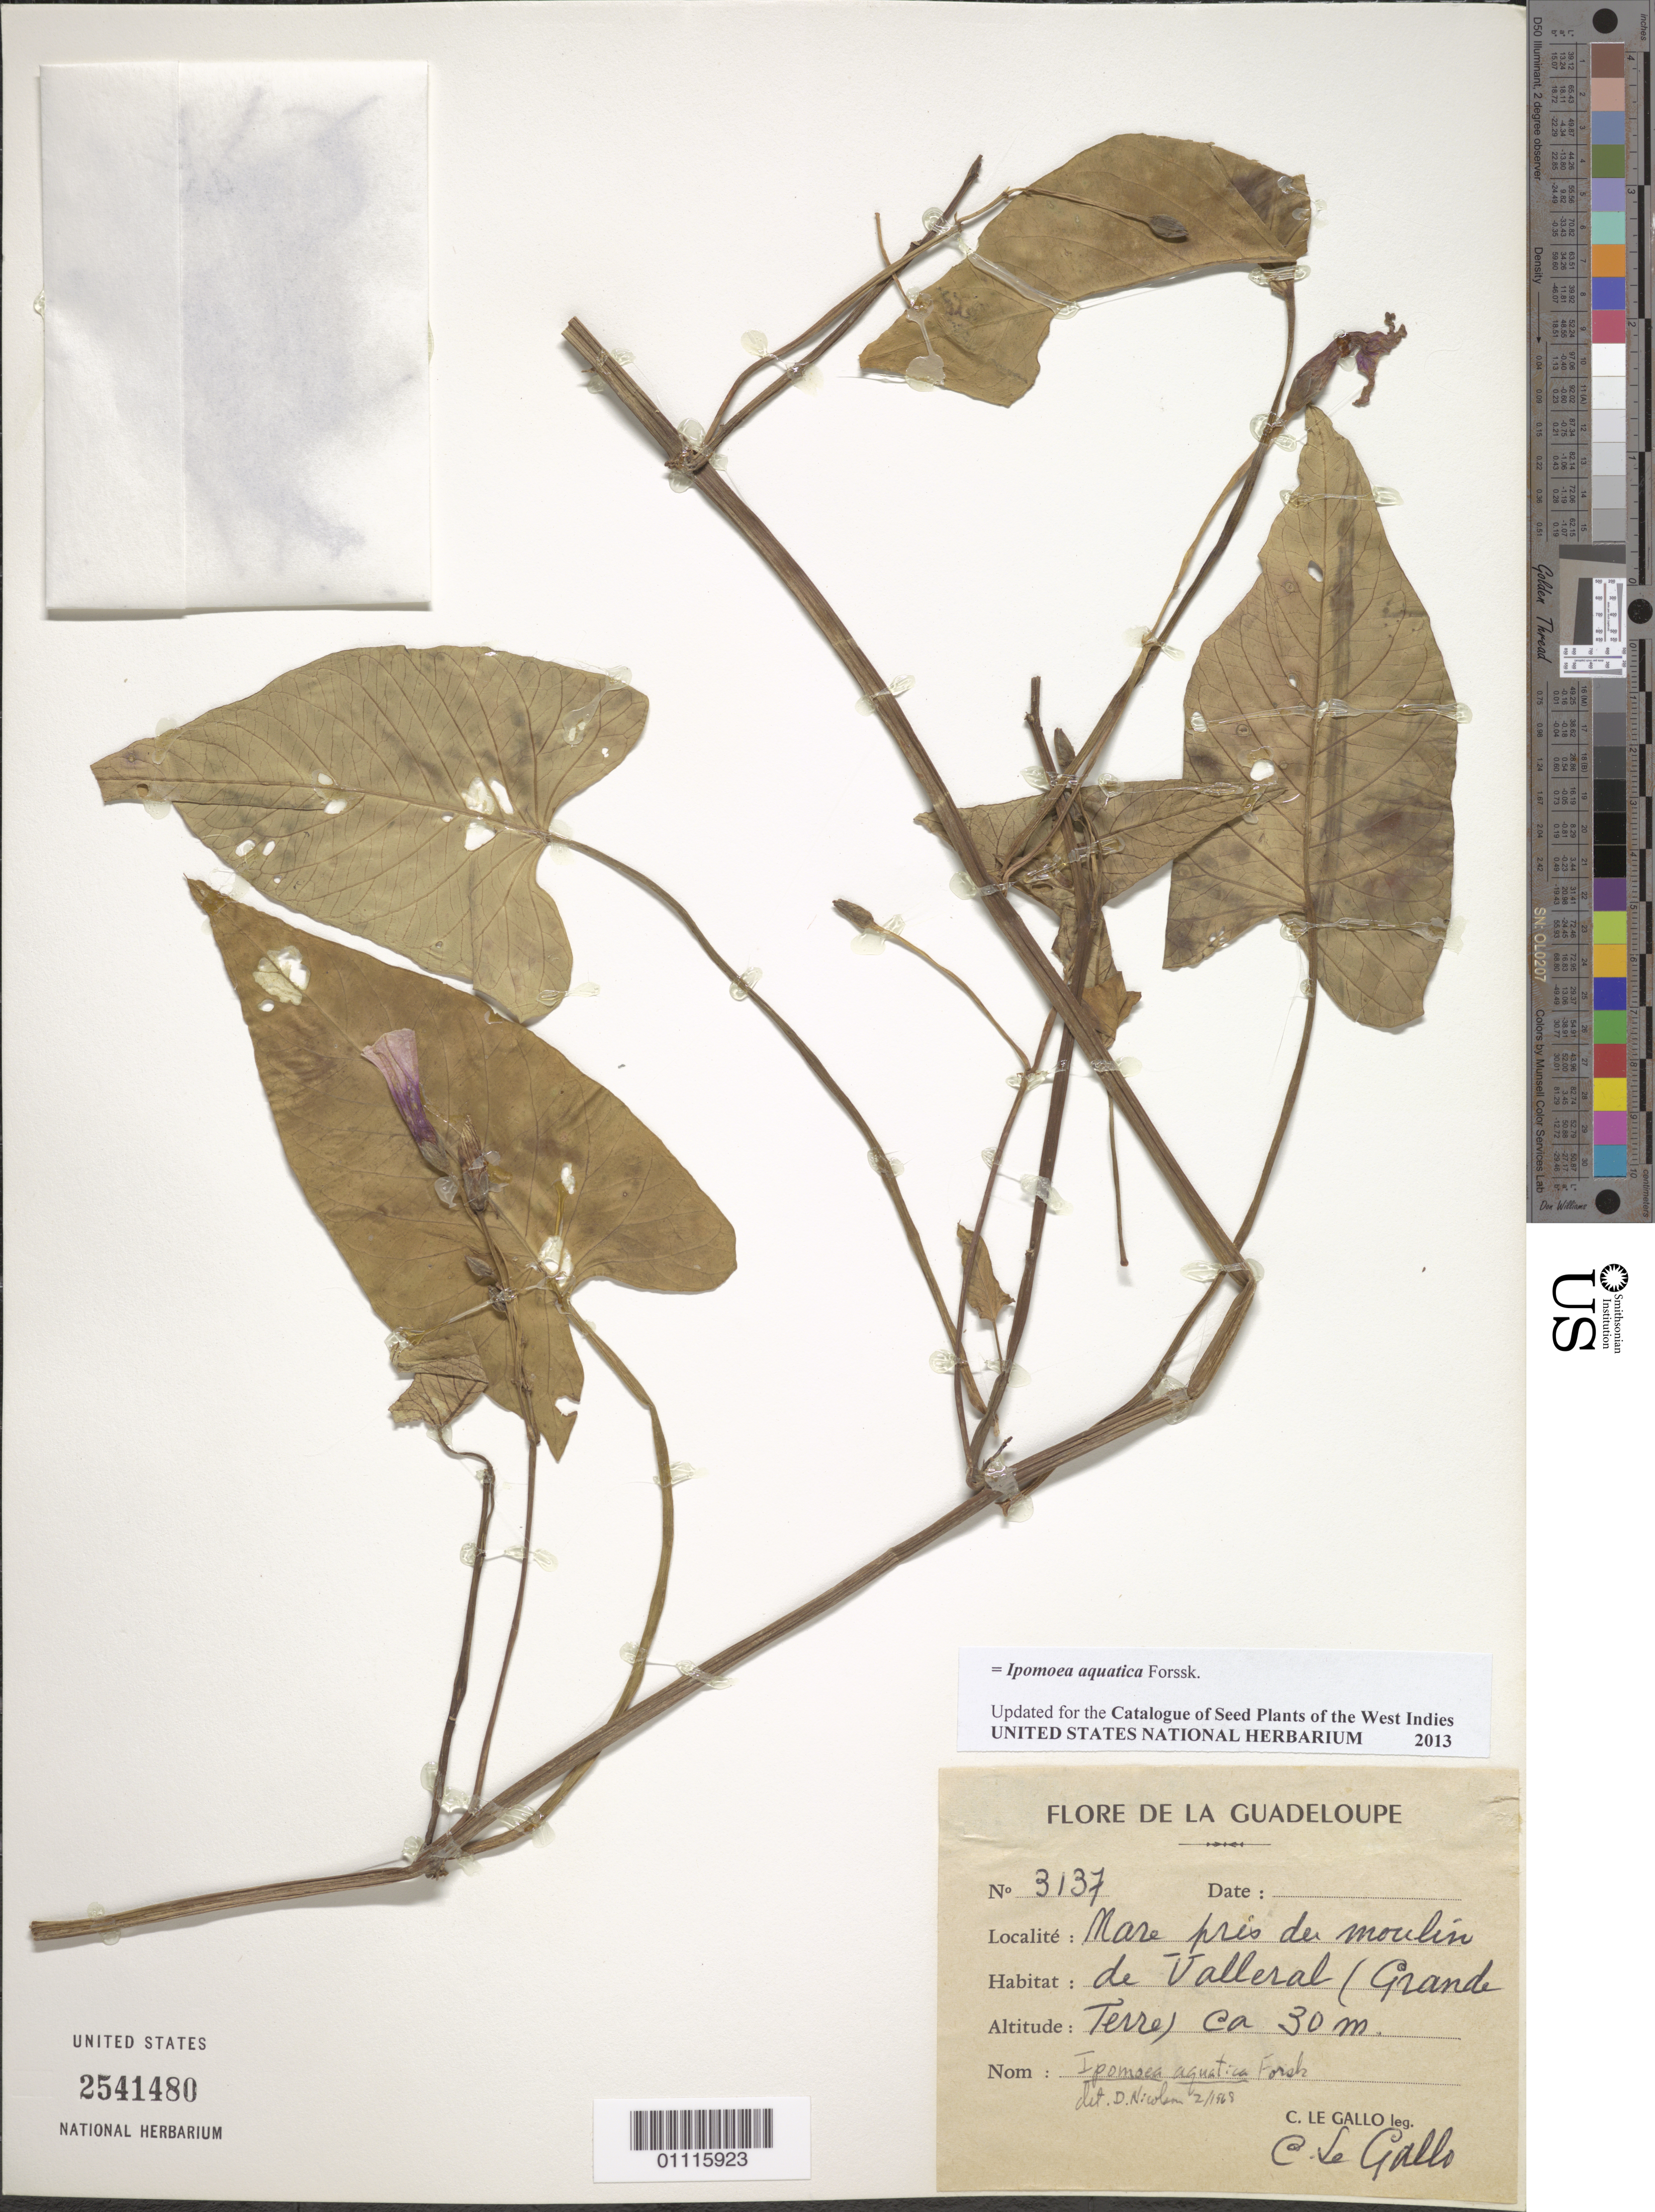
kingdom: Plantae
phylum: Tracheophyta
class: Magnoliopsida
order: Solanales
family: Convolvulaceae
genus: Ipomoea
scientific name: Ipomoea aquatica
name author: Forssk.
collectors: C. Le Gallo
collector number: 3137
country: Guadeloupe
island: Grande Terre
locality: Mare pres de moulin de Valleral.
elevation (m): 30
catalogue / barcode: US 2541480